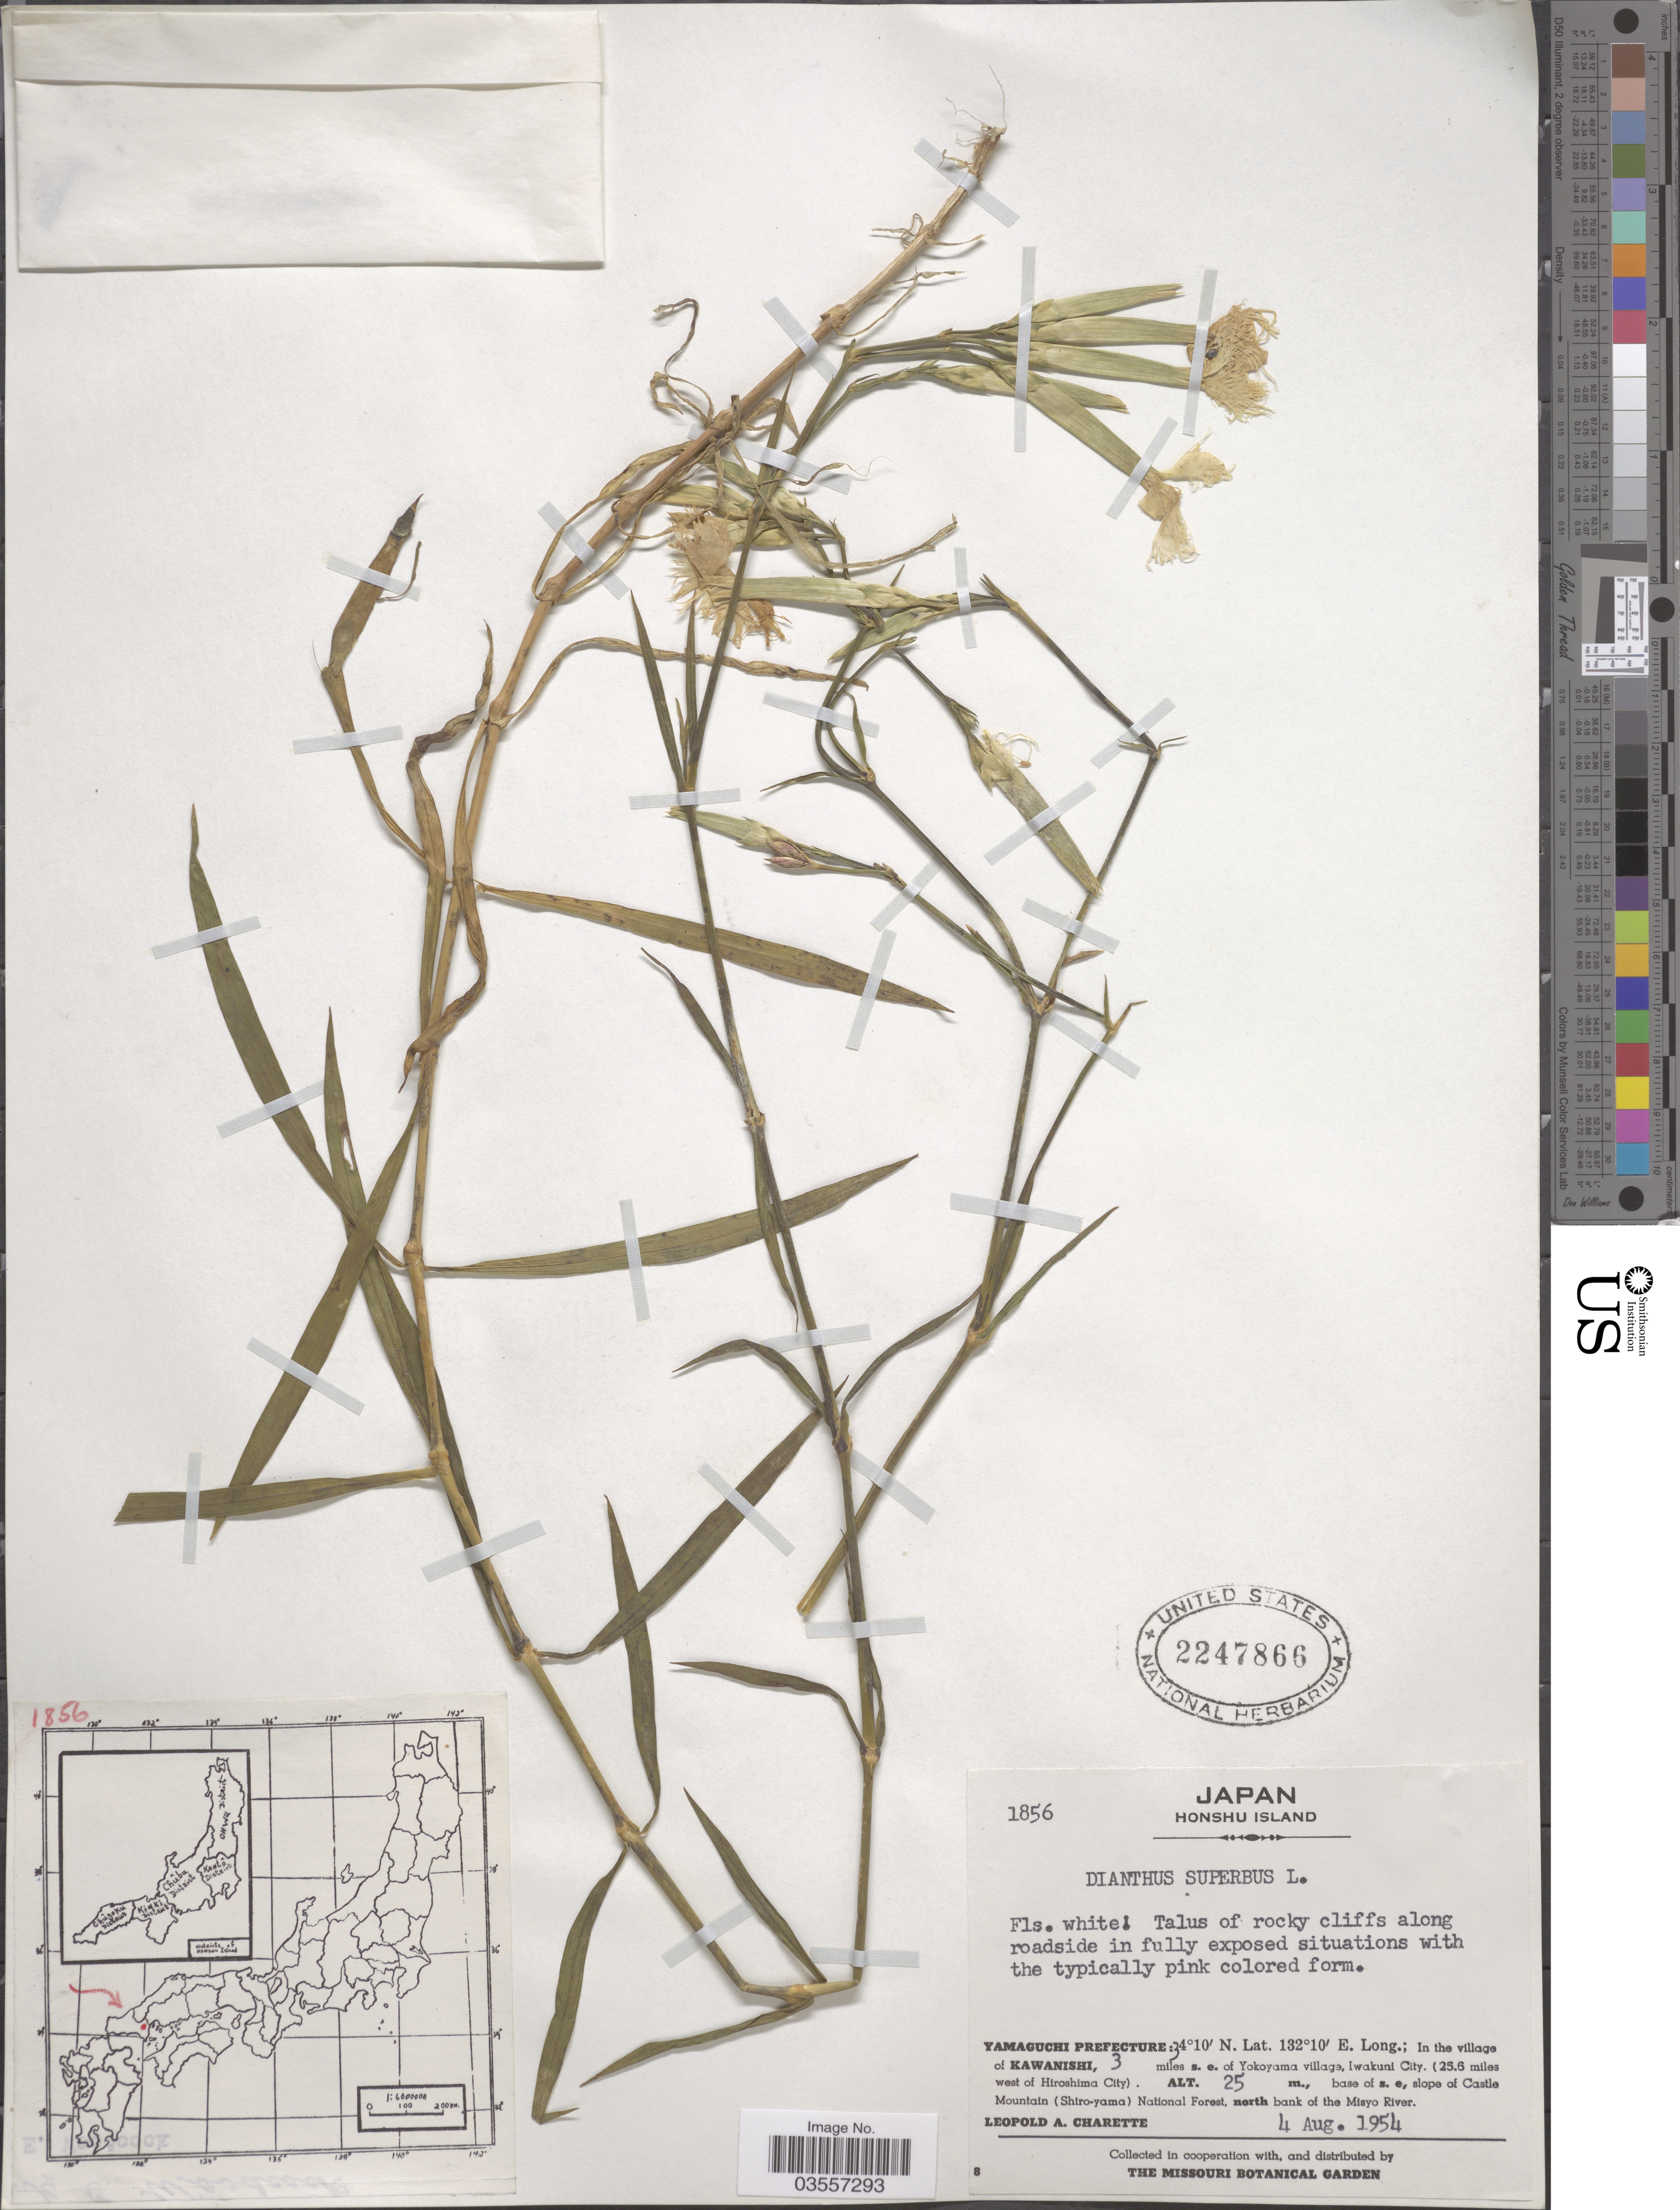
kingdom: Plantae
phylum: Tracheophyta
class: Magnoliopsida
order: Caryophyllales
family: Caryophyllaceae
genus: Dianthus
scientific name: Dianthus superbus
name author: L.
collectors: L. A. Charette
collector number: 1856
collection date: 1954-08-04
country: Japan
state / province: Yamaguti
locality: Honshu Island. Yamaguchi Prefecture: In the village of Kawanashi, 3 miles s. e. of Yokoyama village, Iwakuni City, (25.6 miles west of Hiroshima City). Base of s. e, slope of Castle Mountain (Shiro-yama) National Forest, north bank of the Misyo River.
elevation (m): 25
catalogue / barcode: US 2247866